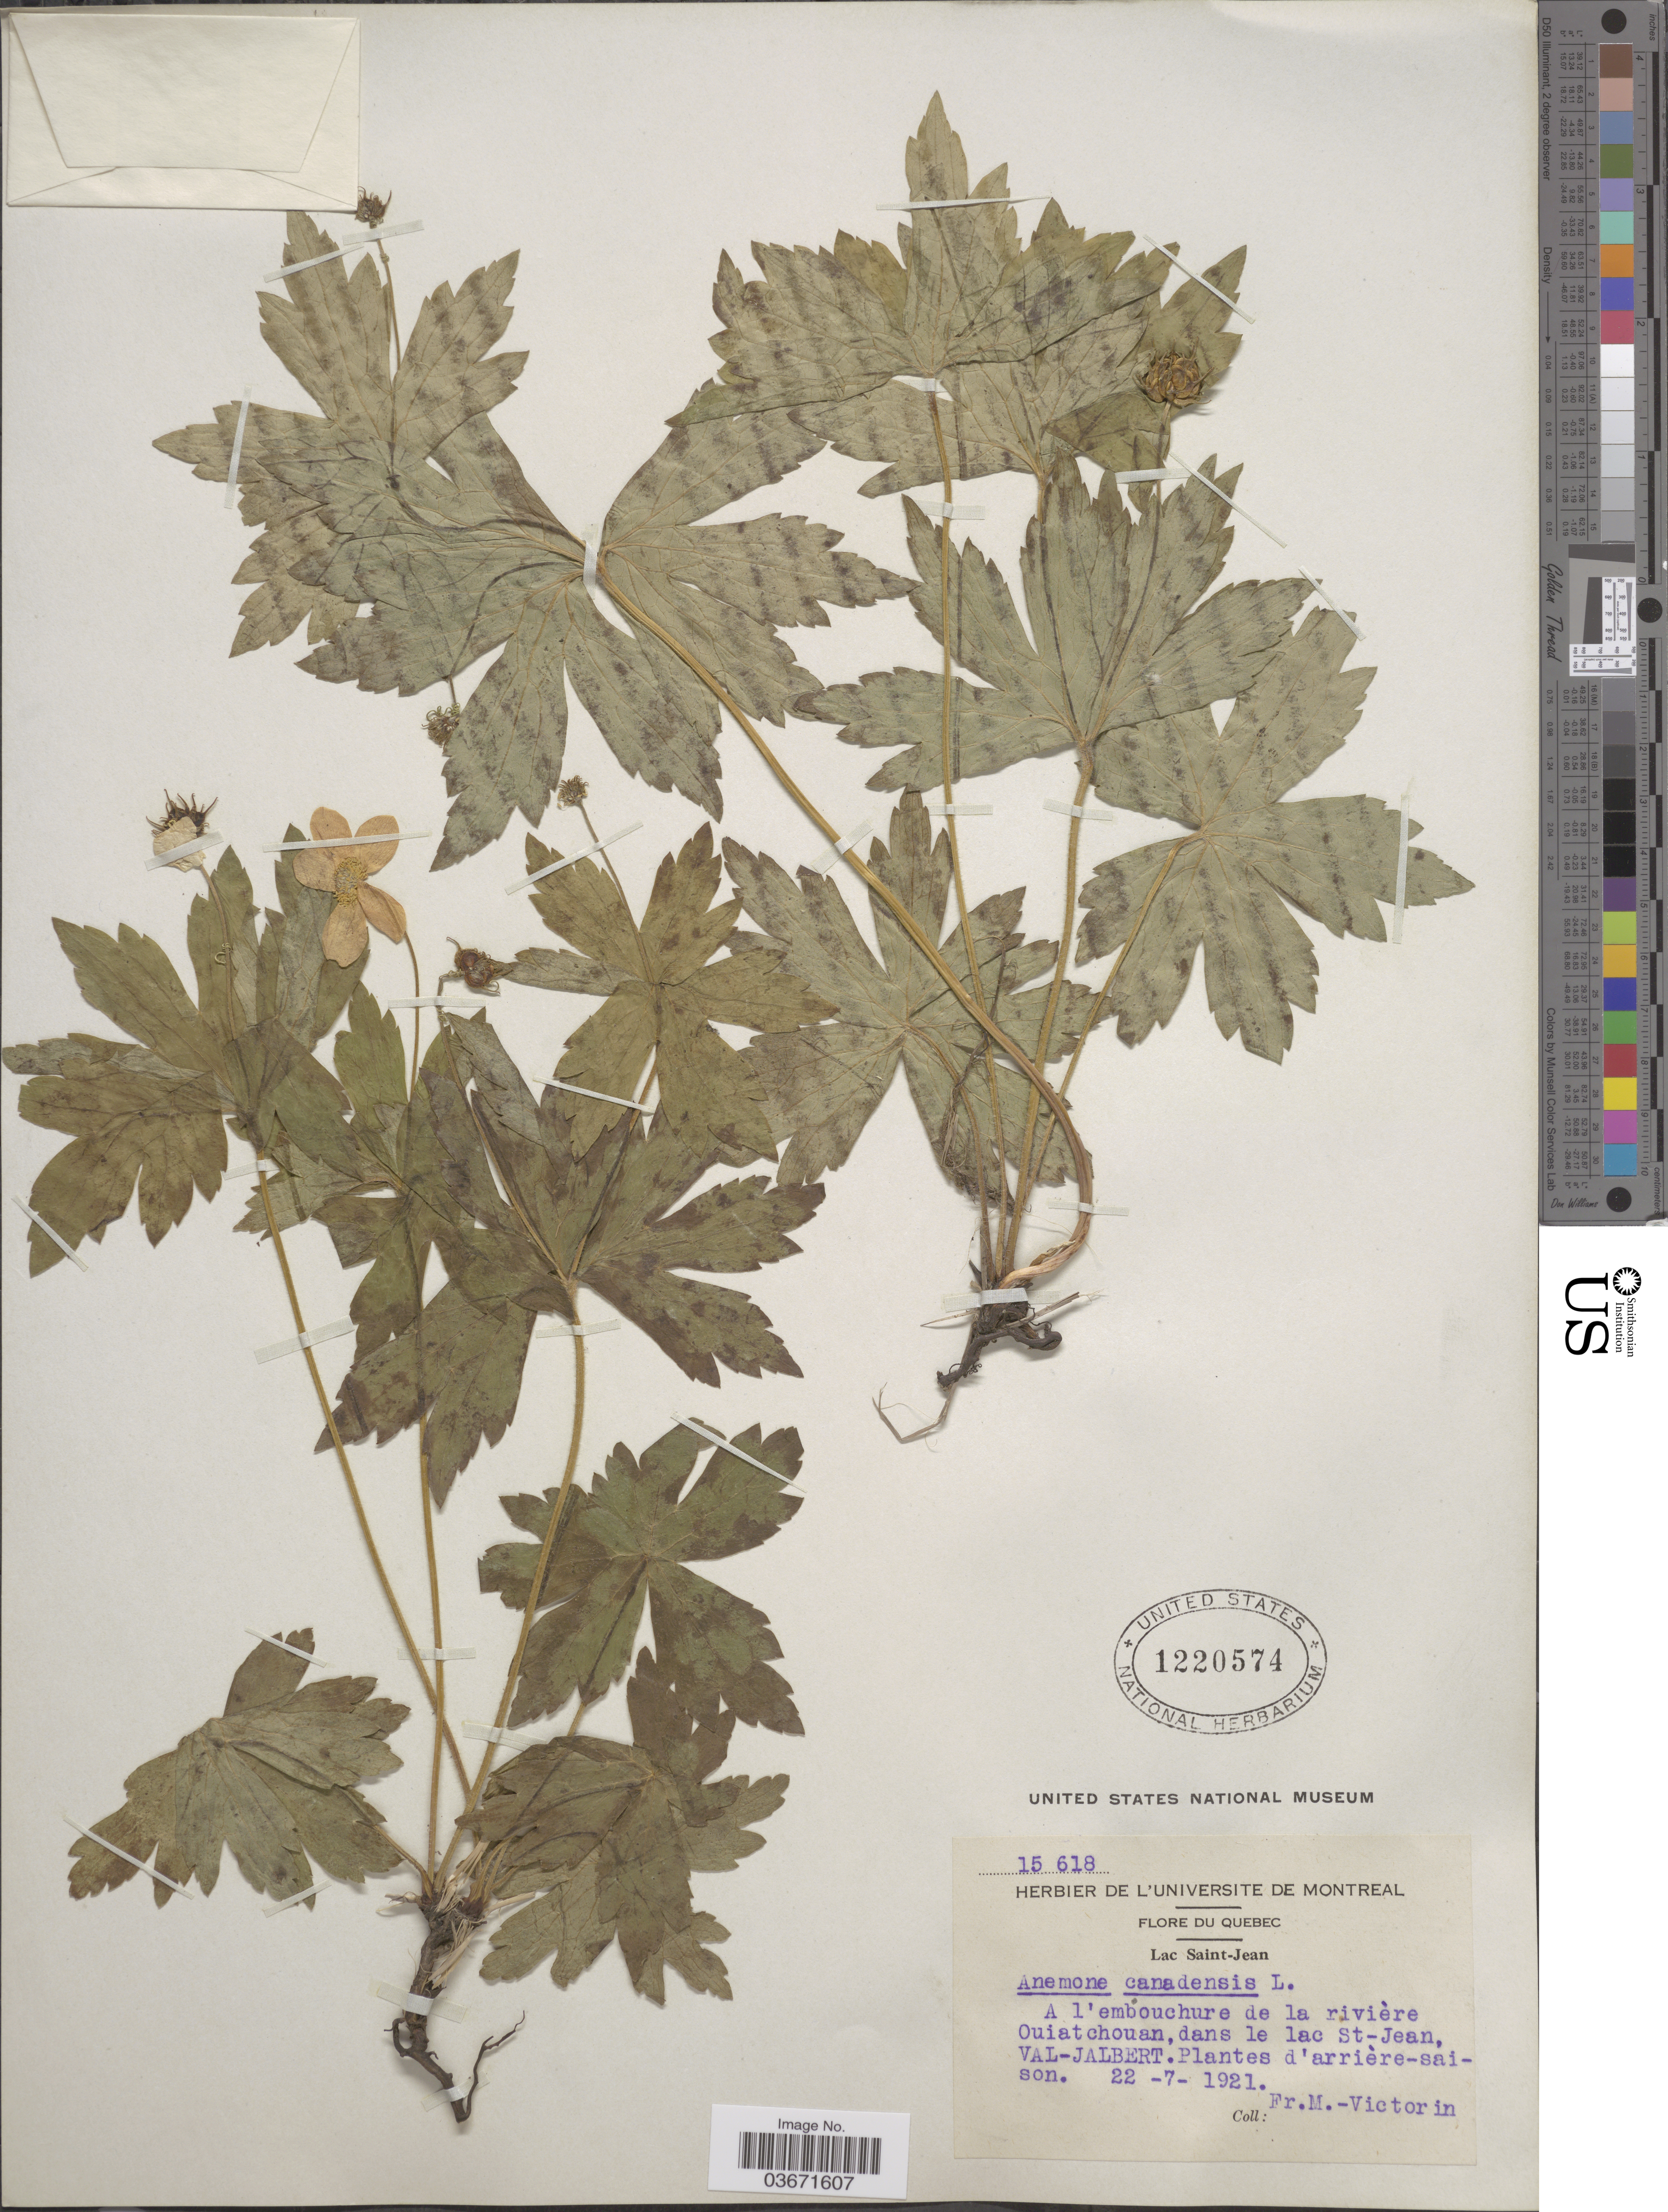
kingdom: Plantae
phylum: Tracheophyta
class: Magnoliopsida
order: Ranunculales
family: Ranunculaceae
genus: Anemone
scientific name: Anemone canadensis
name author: L.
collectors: Fr. Marie-Victorin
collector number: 15618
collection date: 1921-07-22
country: Canada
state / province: Quebec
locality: Lac Saint-Jean. A l'embouchure de la rivière Ouiatchouan, dans le lac St-Jean, Val-Jalbert.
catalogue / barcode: US 1220574